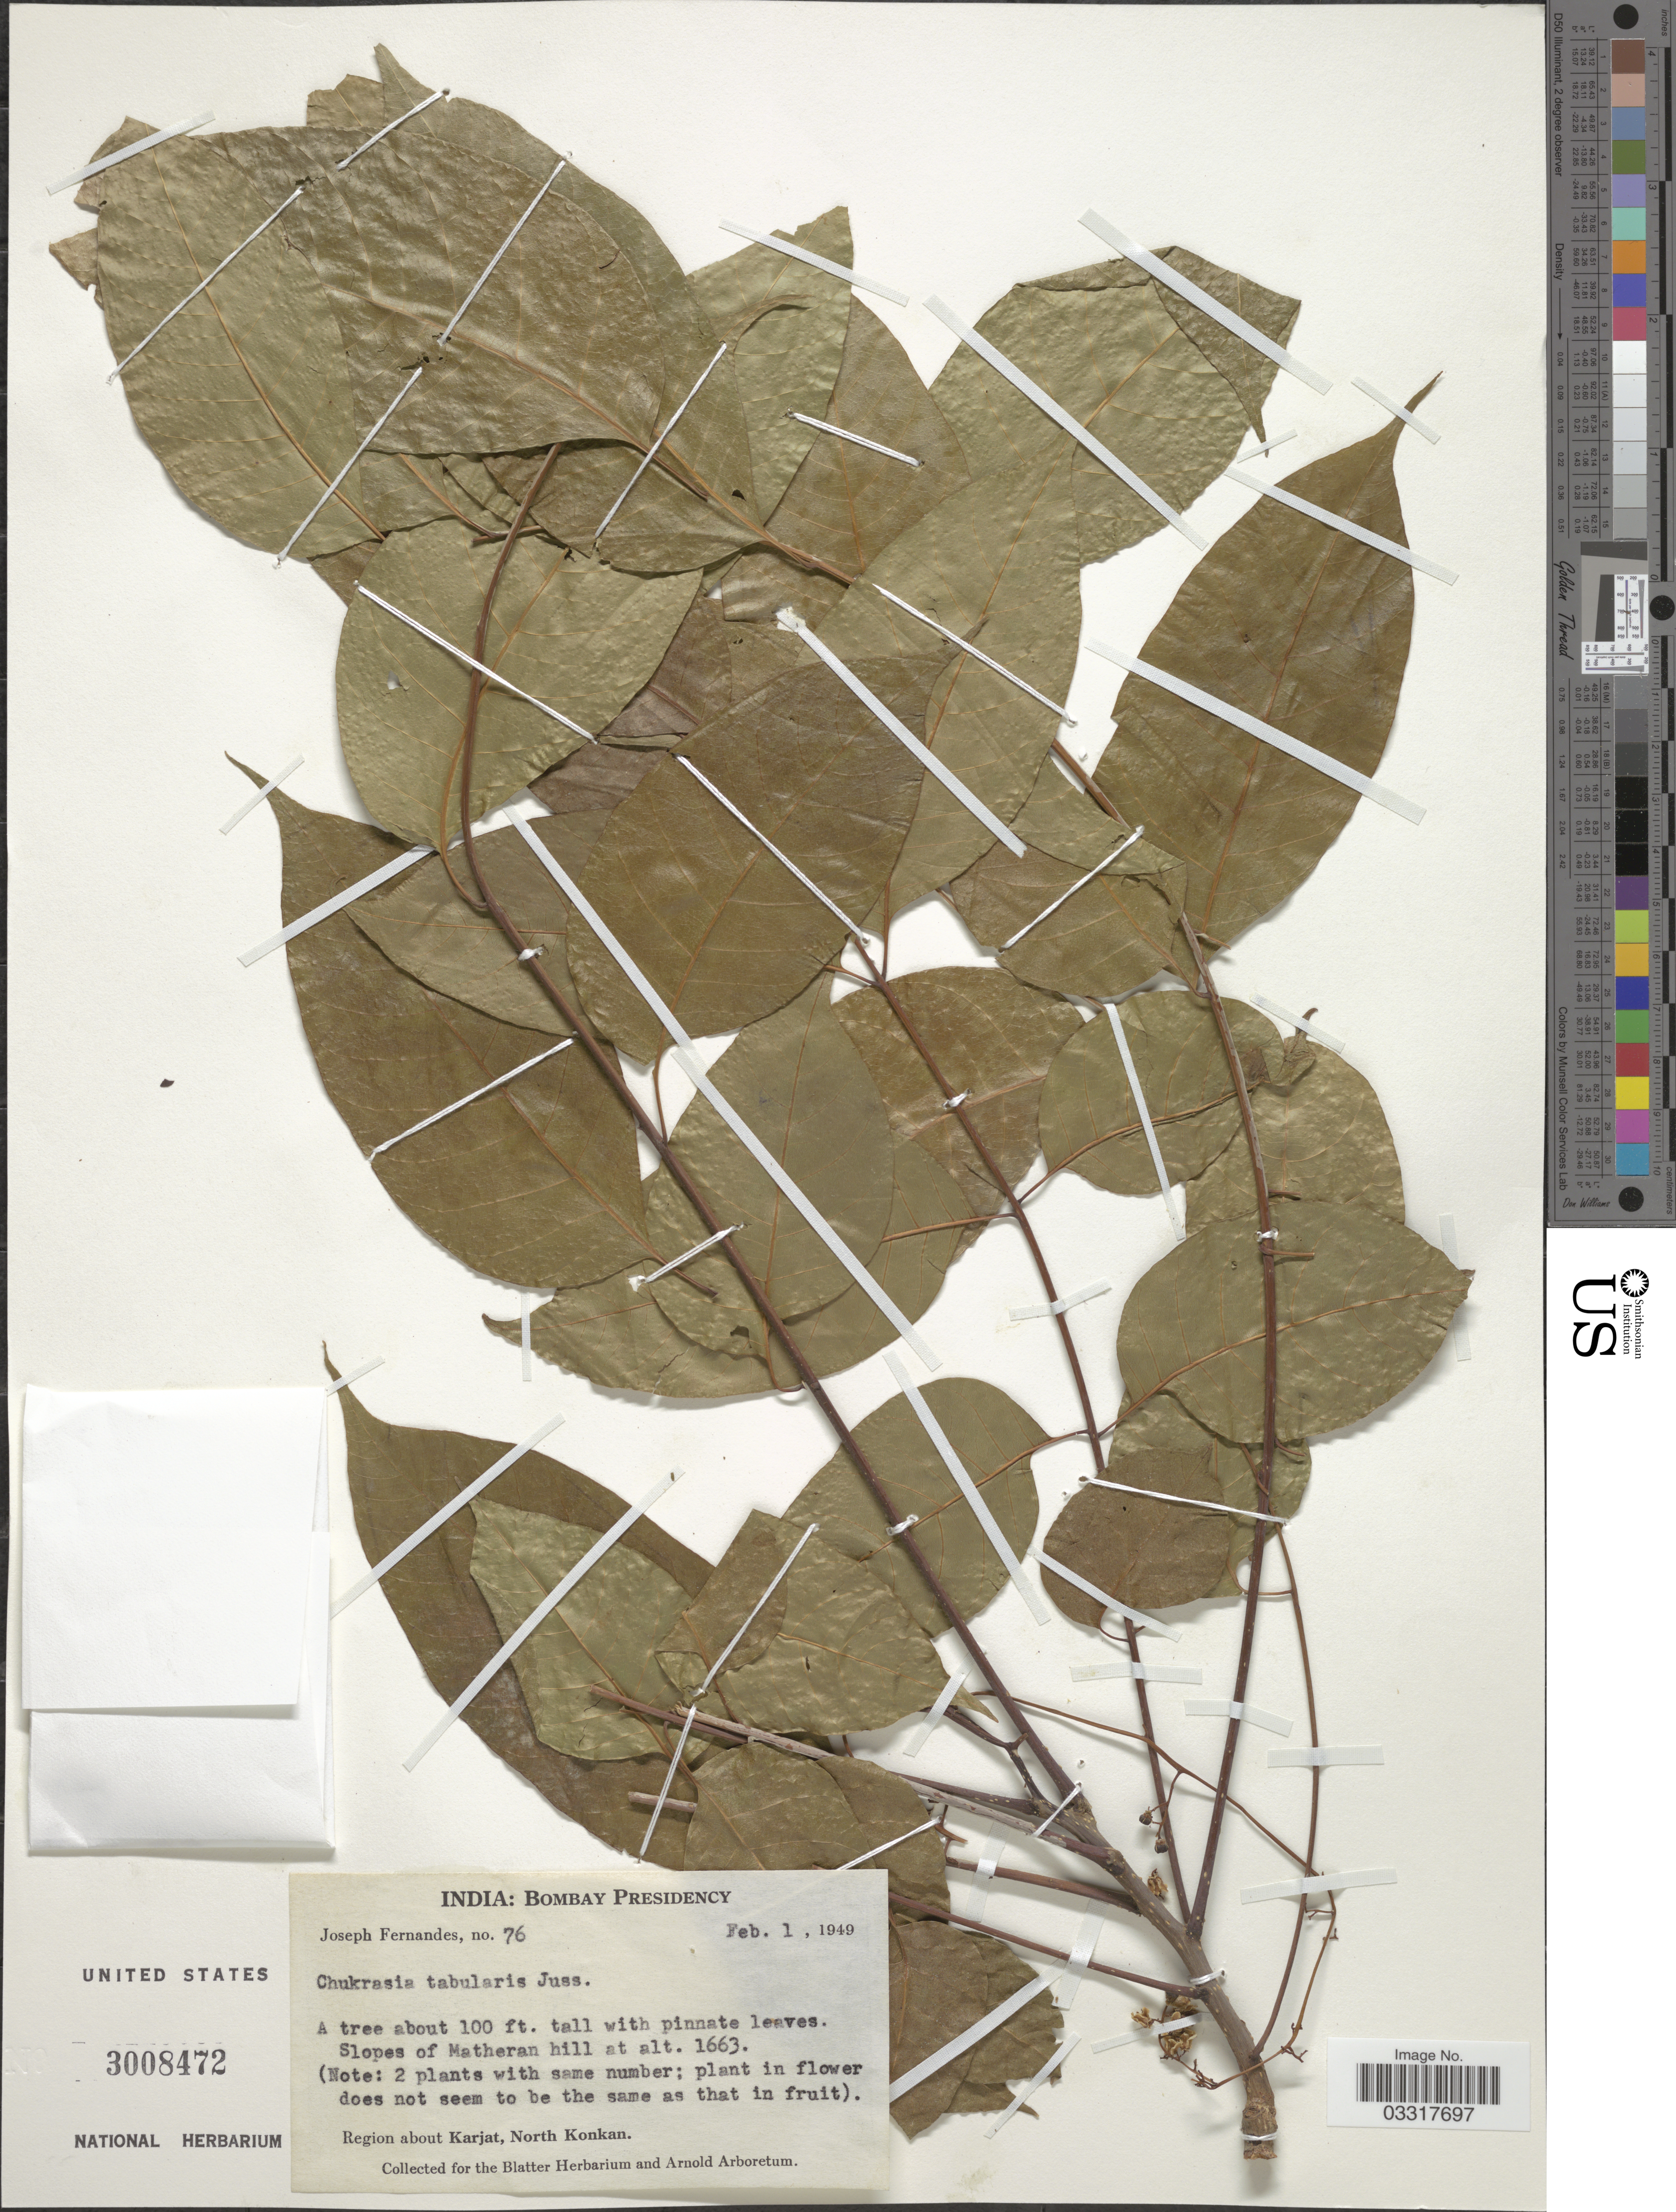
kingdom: Plantae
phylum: Tracheophyta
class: Magnoliopsida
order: Sapindales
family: Meliaceae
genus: Chukrasia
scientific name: Chukrasia tabularis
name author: A. Juss.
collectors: J. Fernandes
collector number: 76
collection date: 1949-02-01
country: India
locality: Bombay Presidency, Slopes of Matheran hill, Region about Karjat, North Konkan.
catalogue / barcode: US 3008472